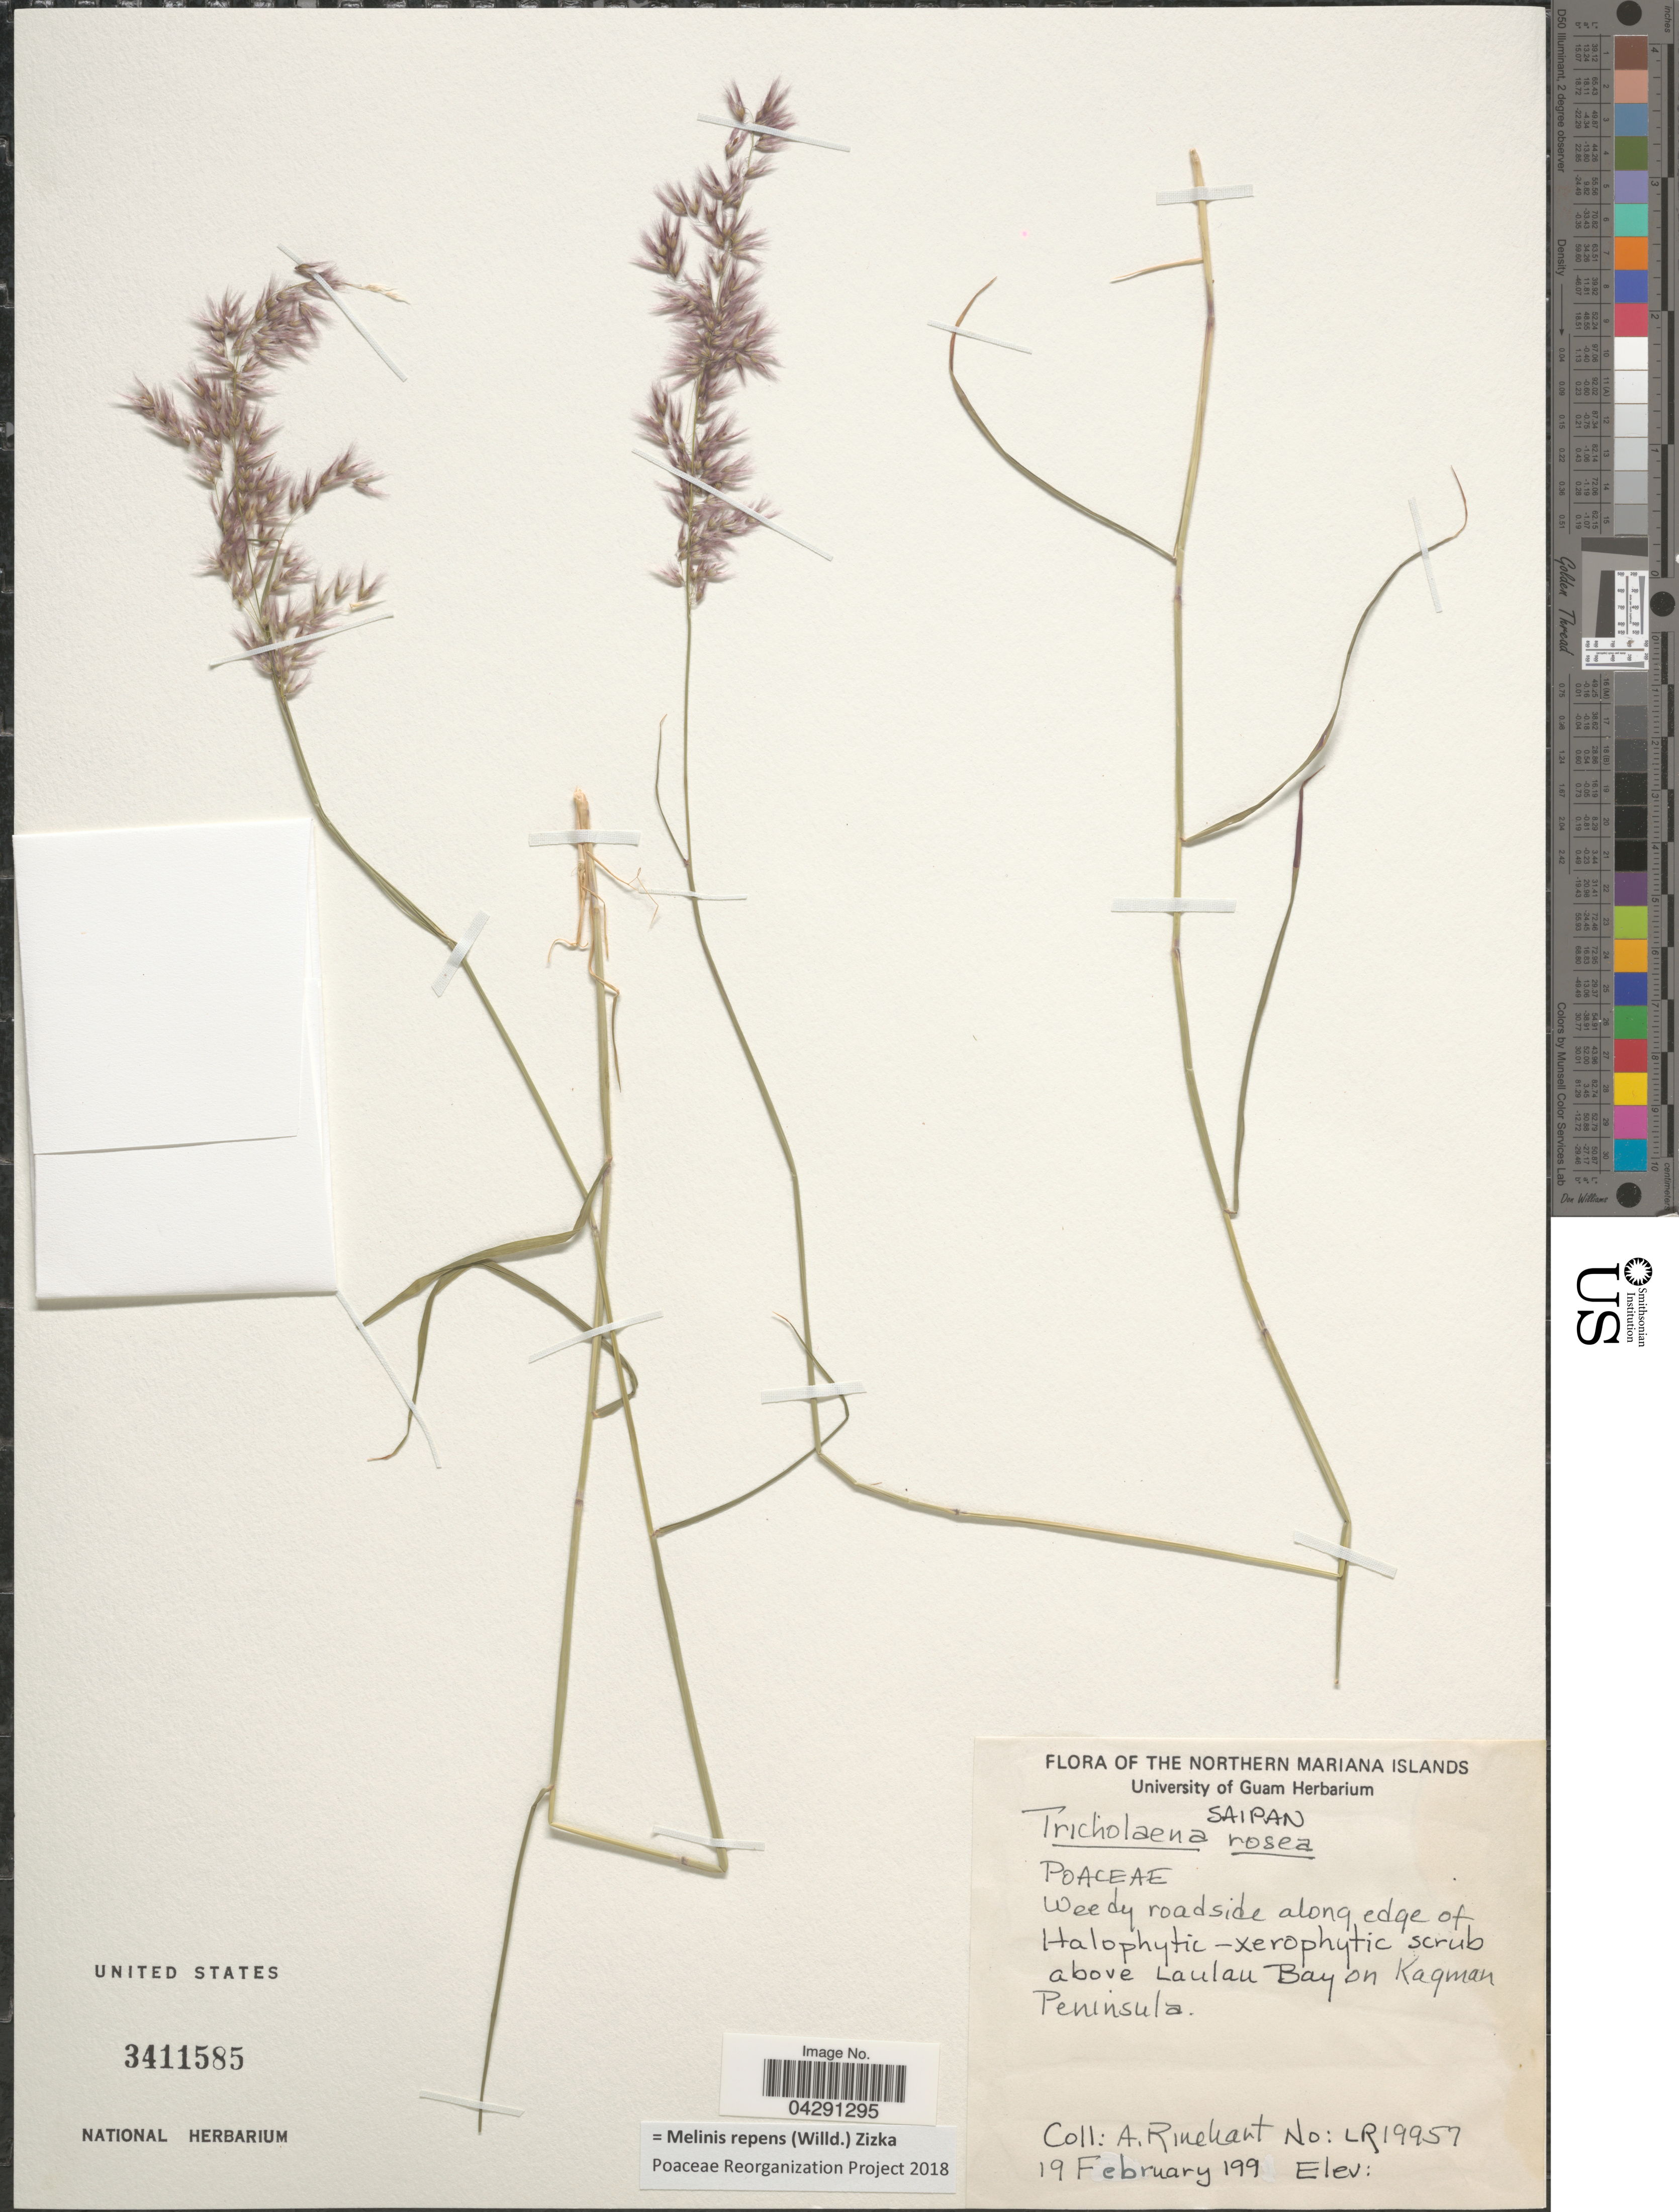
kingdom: Plantae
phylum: Tracheophyta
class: Liliopsida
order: Poales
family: Poaceae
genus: Melinis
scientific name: Melinis repens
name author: (Willd.) Zizka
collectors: A. Rinehart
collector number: LR19957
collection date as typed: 19 February 199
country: Northern Mariana Islands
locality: The Northern Marianas Islands. Saipan. Weedy roadside along edge of Halophytic-xerophytic scrub above Laulau Bay on Kagman Peninsula.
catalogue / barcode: US 3411585